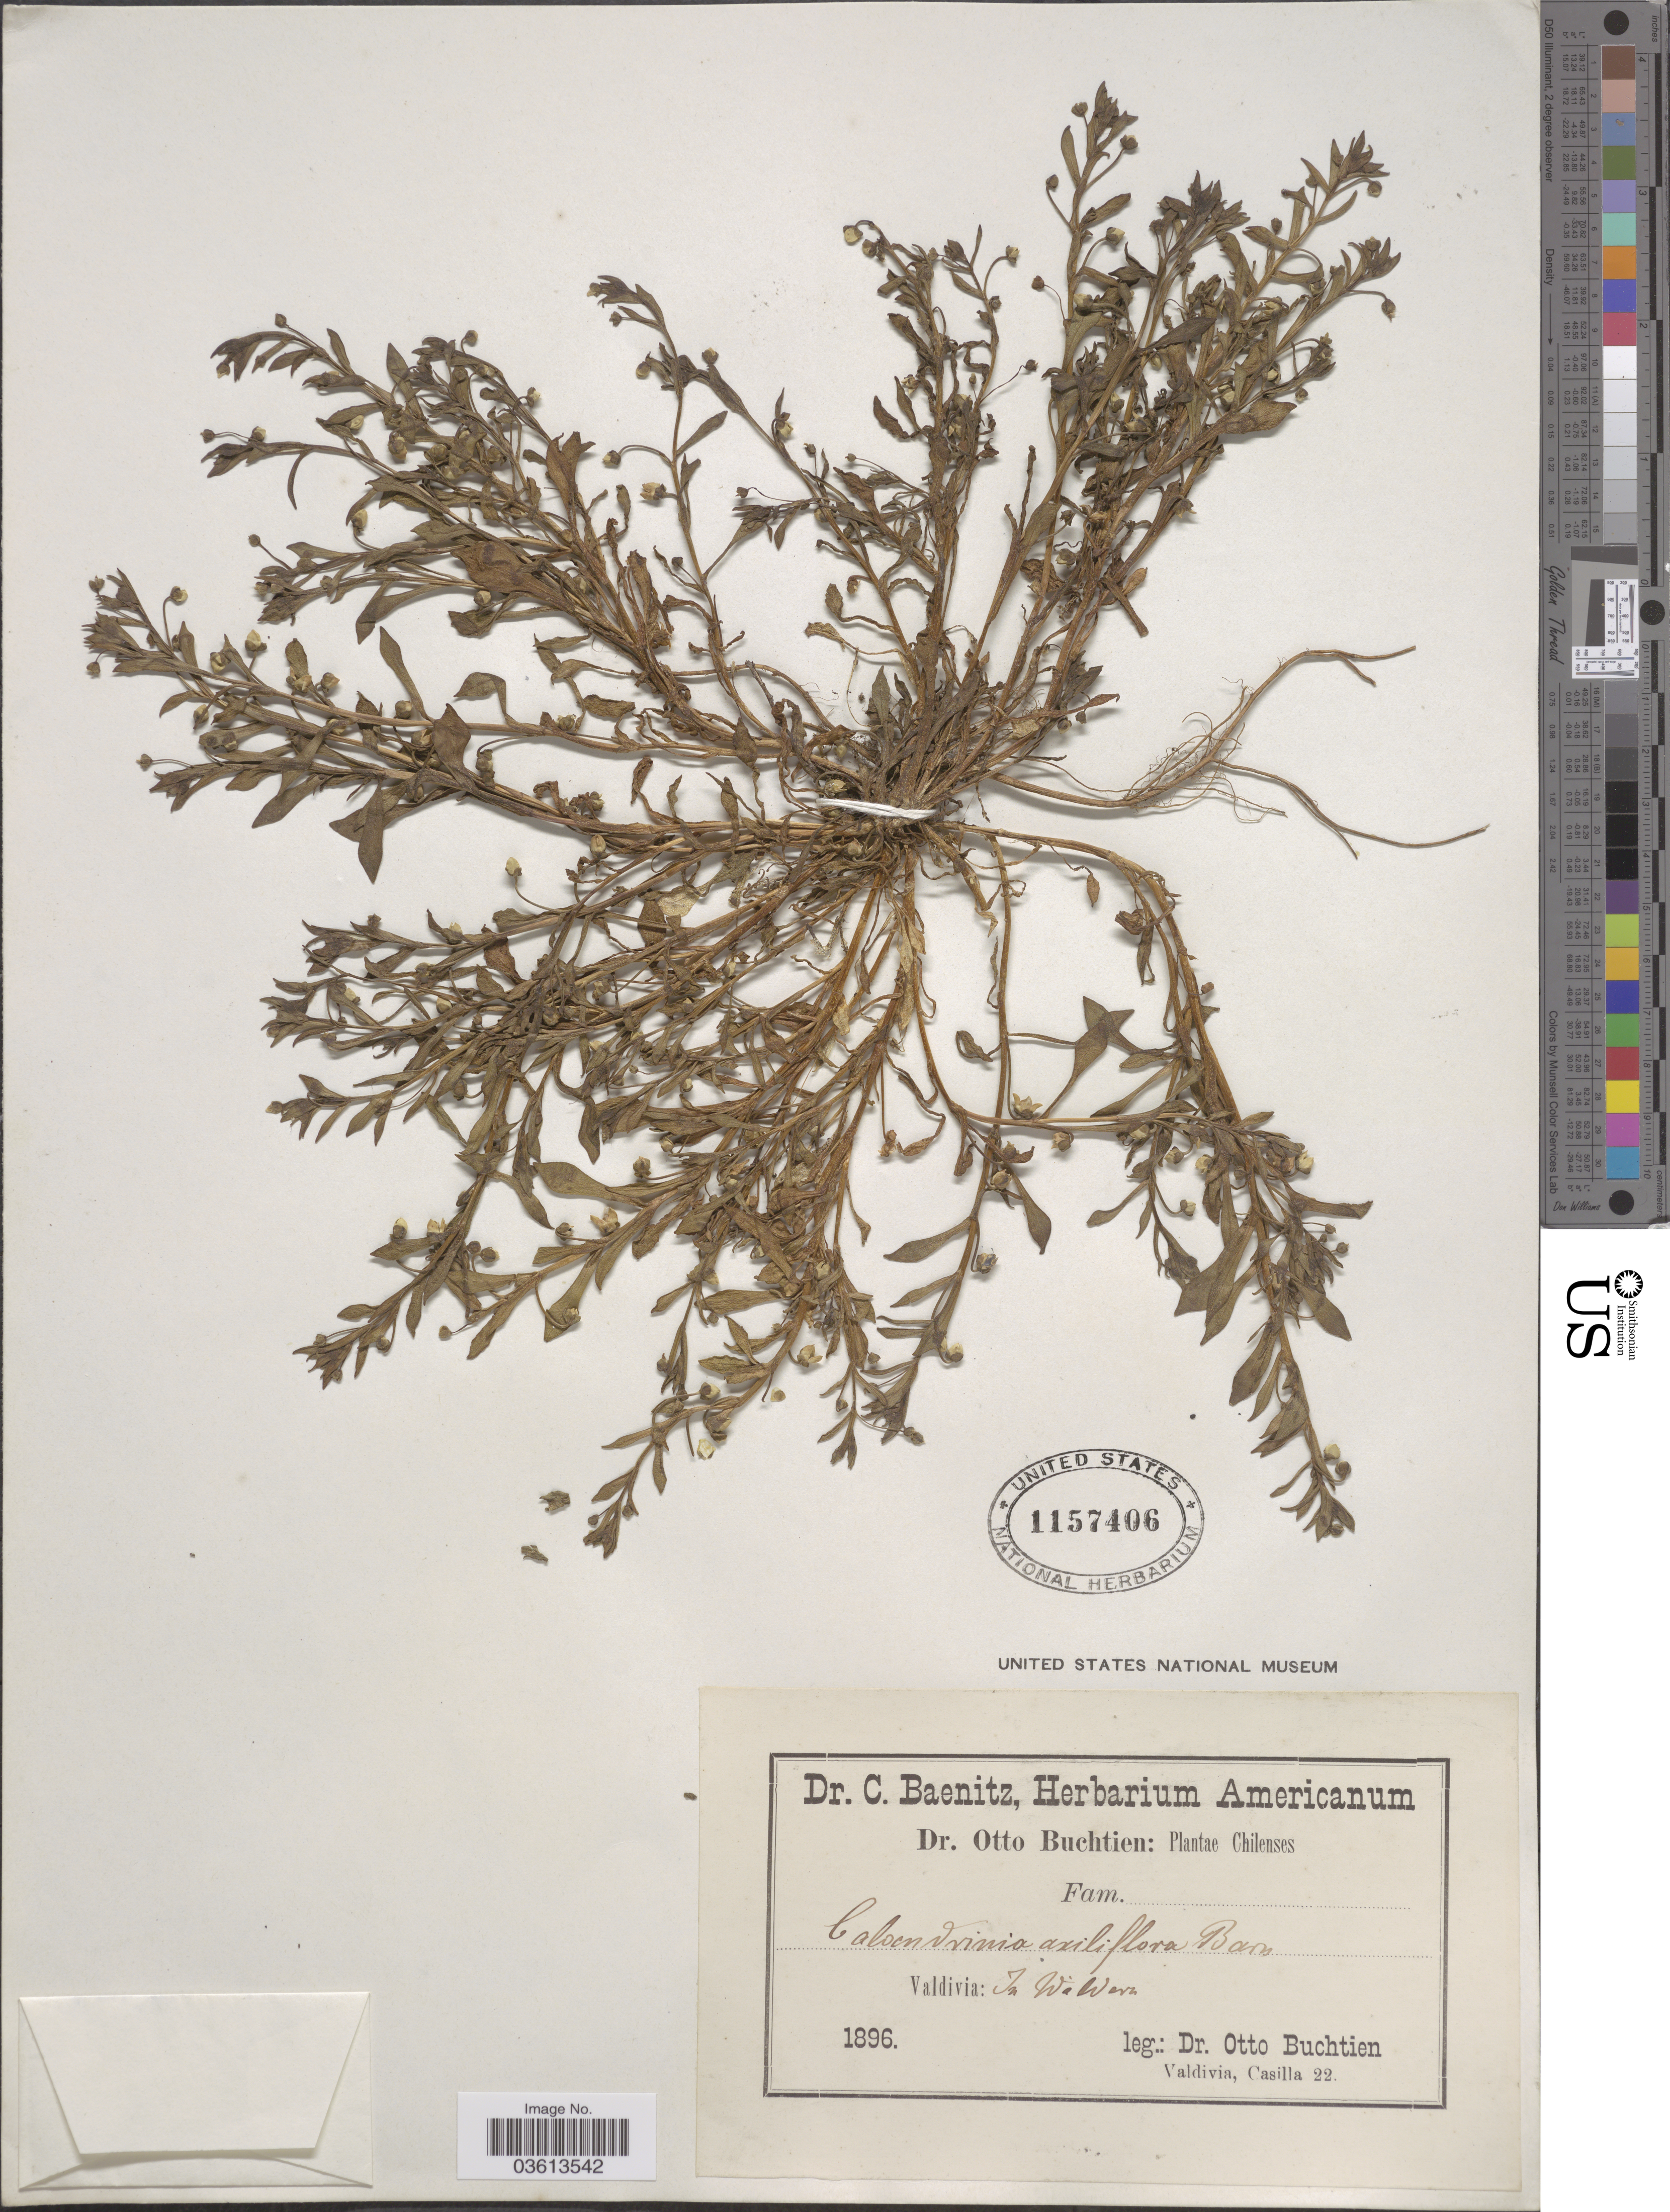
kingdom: Plantae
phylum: Tracheophyta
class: Magnoliopsida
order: Caryophyllales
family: Montiaceae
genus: Calandrinia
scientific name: Calandrinia axilliflora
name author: Barnéoud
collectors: O. Buchtien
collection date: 1896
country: Chile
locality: Valdivia: In Waldern.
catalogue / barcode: US 1157406